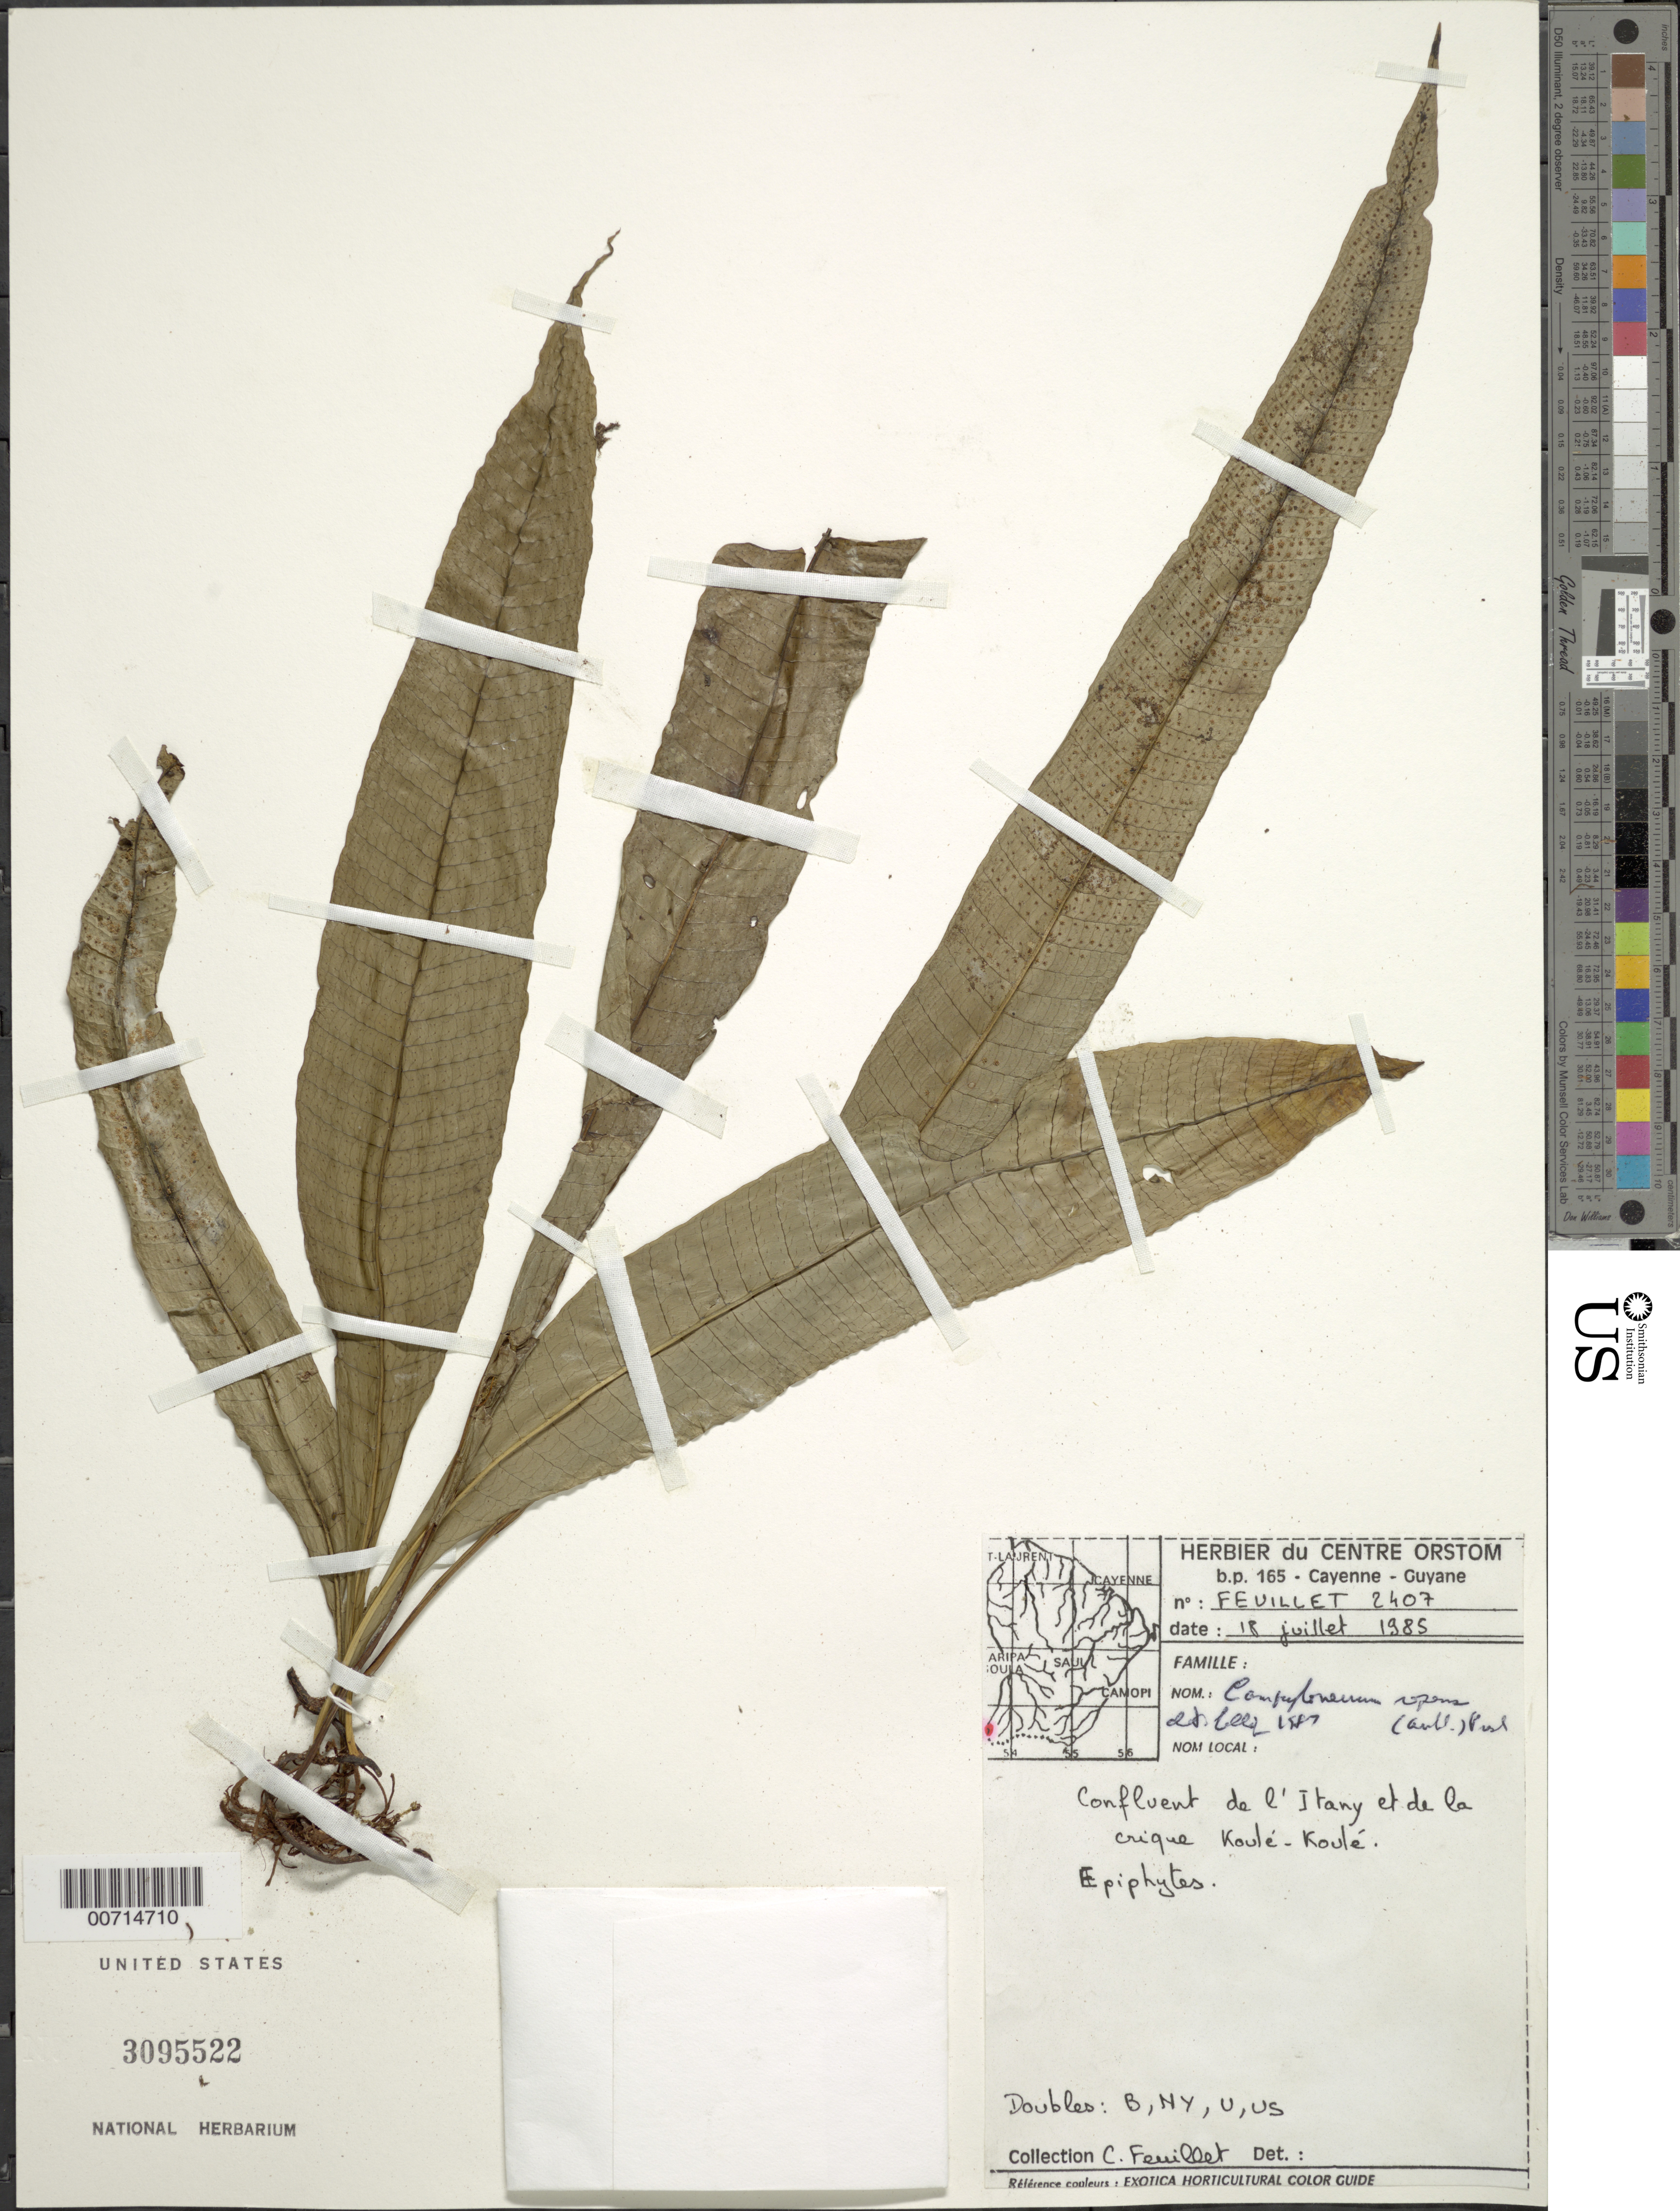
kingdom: Plantae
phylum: Tracheophyta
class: Polypodiopsida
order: Polypodiales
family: Polypodiaceae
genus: Campyloneurum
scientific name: Campyloneurum repens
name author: (Aubl.) C. Presl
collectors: C. Feuillet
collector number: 2407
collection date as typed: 18-Jul-85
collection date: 1985-07-18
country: French Guiana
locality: Rivière Itany, confluent avec de la crique Koulé-Koulé, Monts Tumuc-Humac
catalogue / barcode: US 3095522